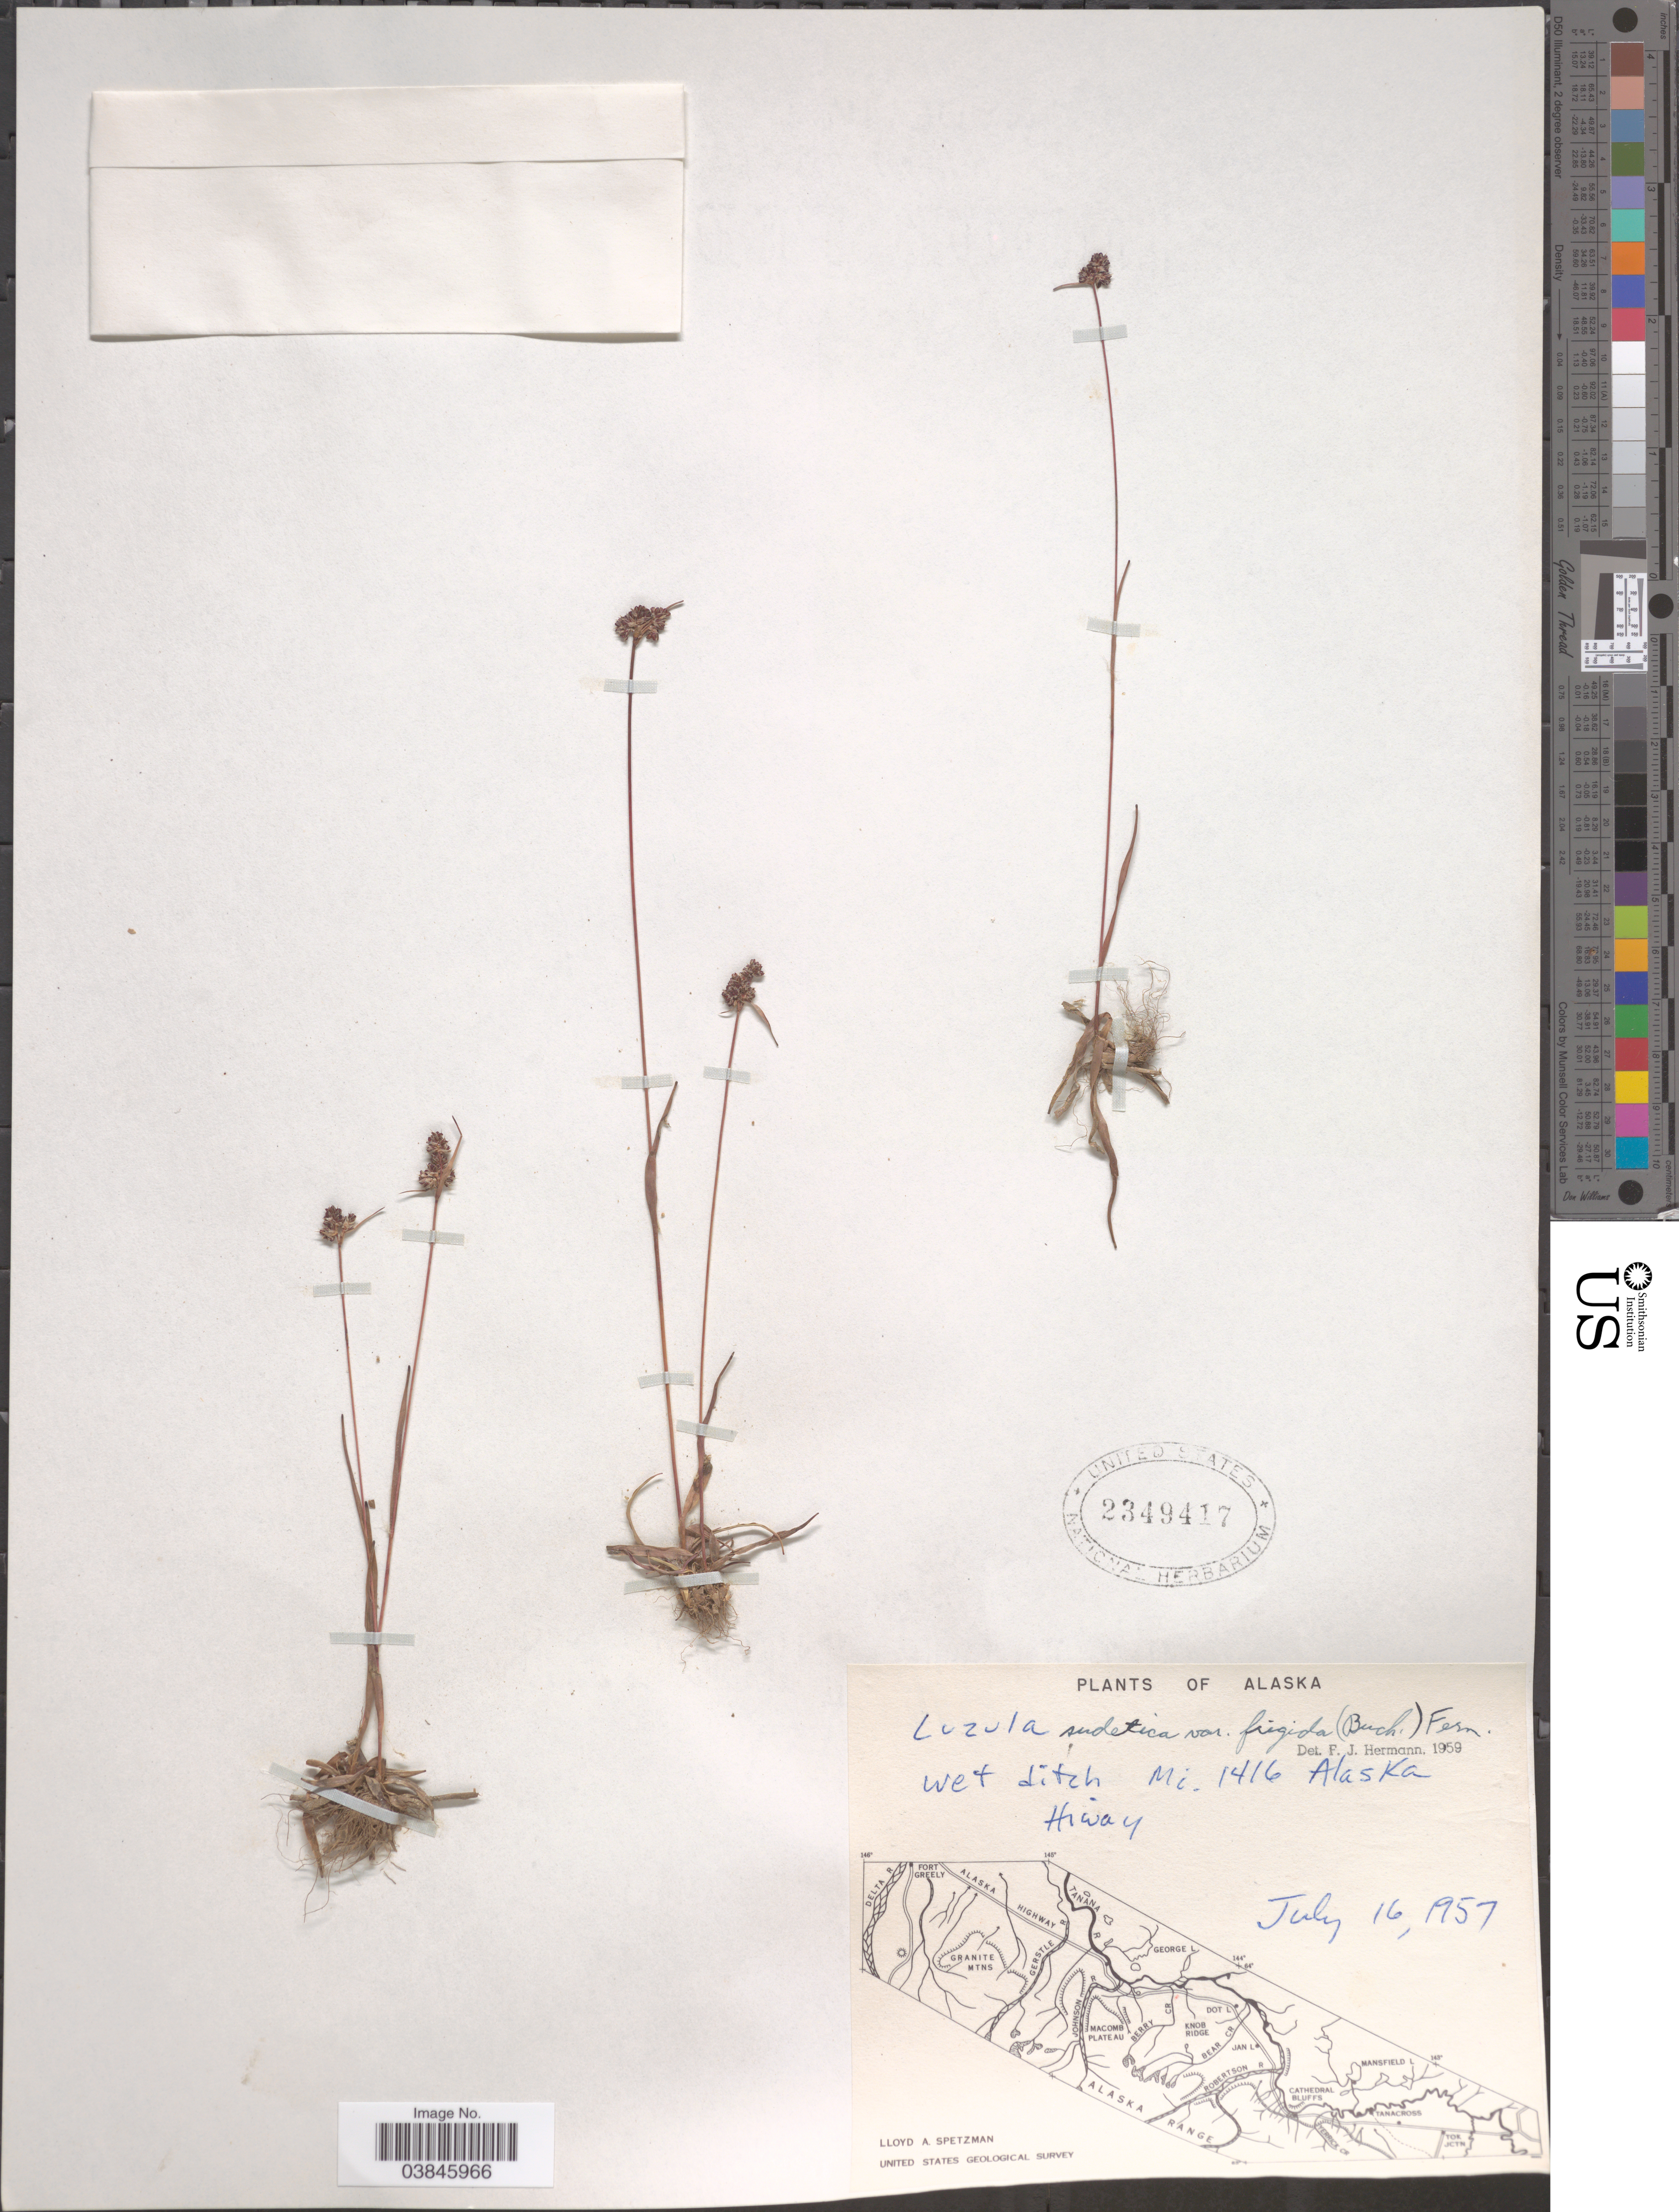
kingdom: Plantae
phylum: Tracheophyta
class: Liliopsida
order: Poales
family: Juncaceae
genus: Luzula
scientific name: Luzula multiflora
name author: (Ehrh.) Lej.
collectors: L. Spetzman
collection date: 1957-07-16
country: United States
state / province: Alaska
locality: Wet ditch Mi. 1416 Alaska Hiway.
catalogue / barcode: US 2349417